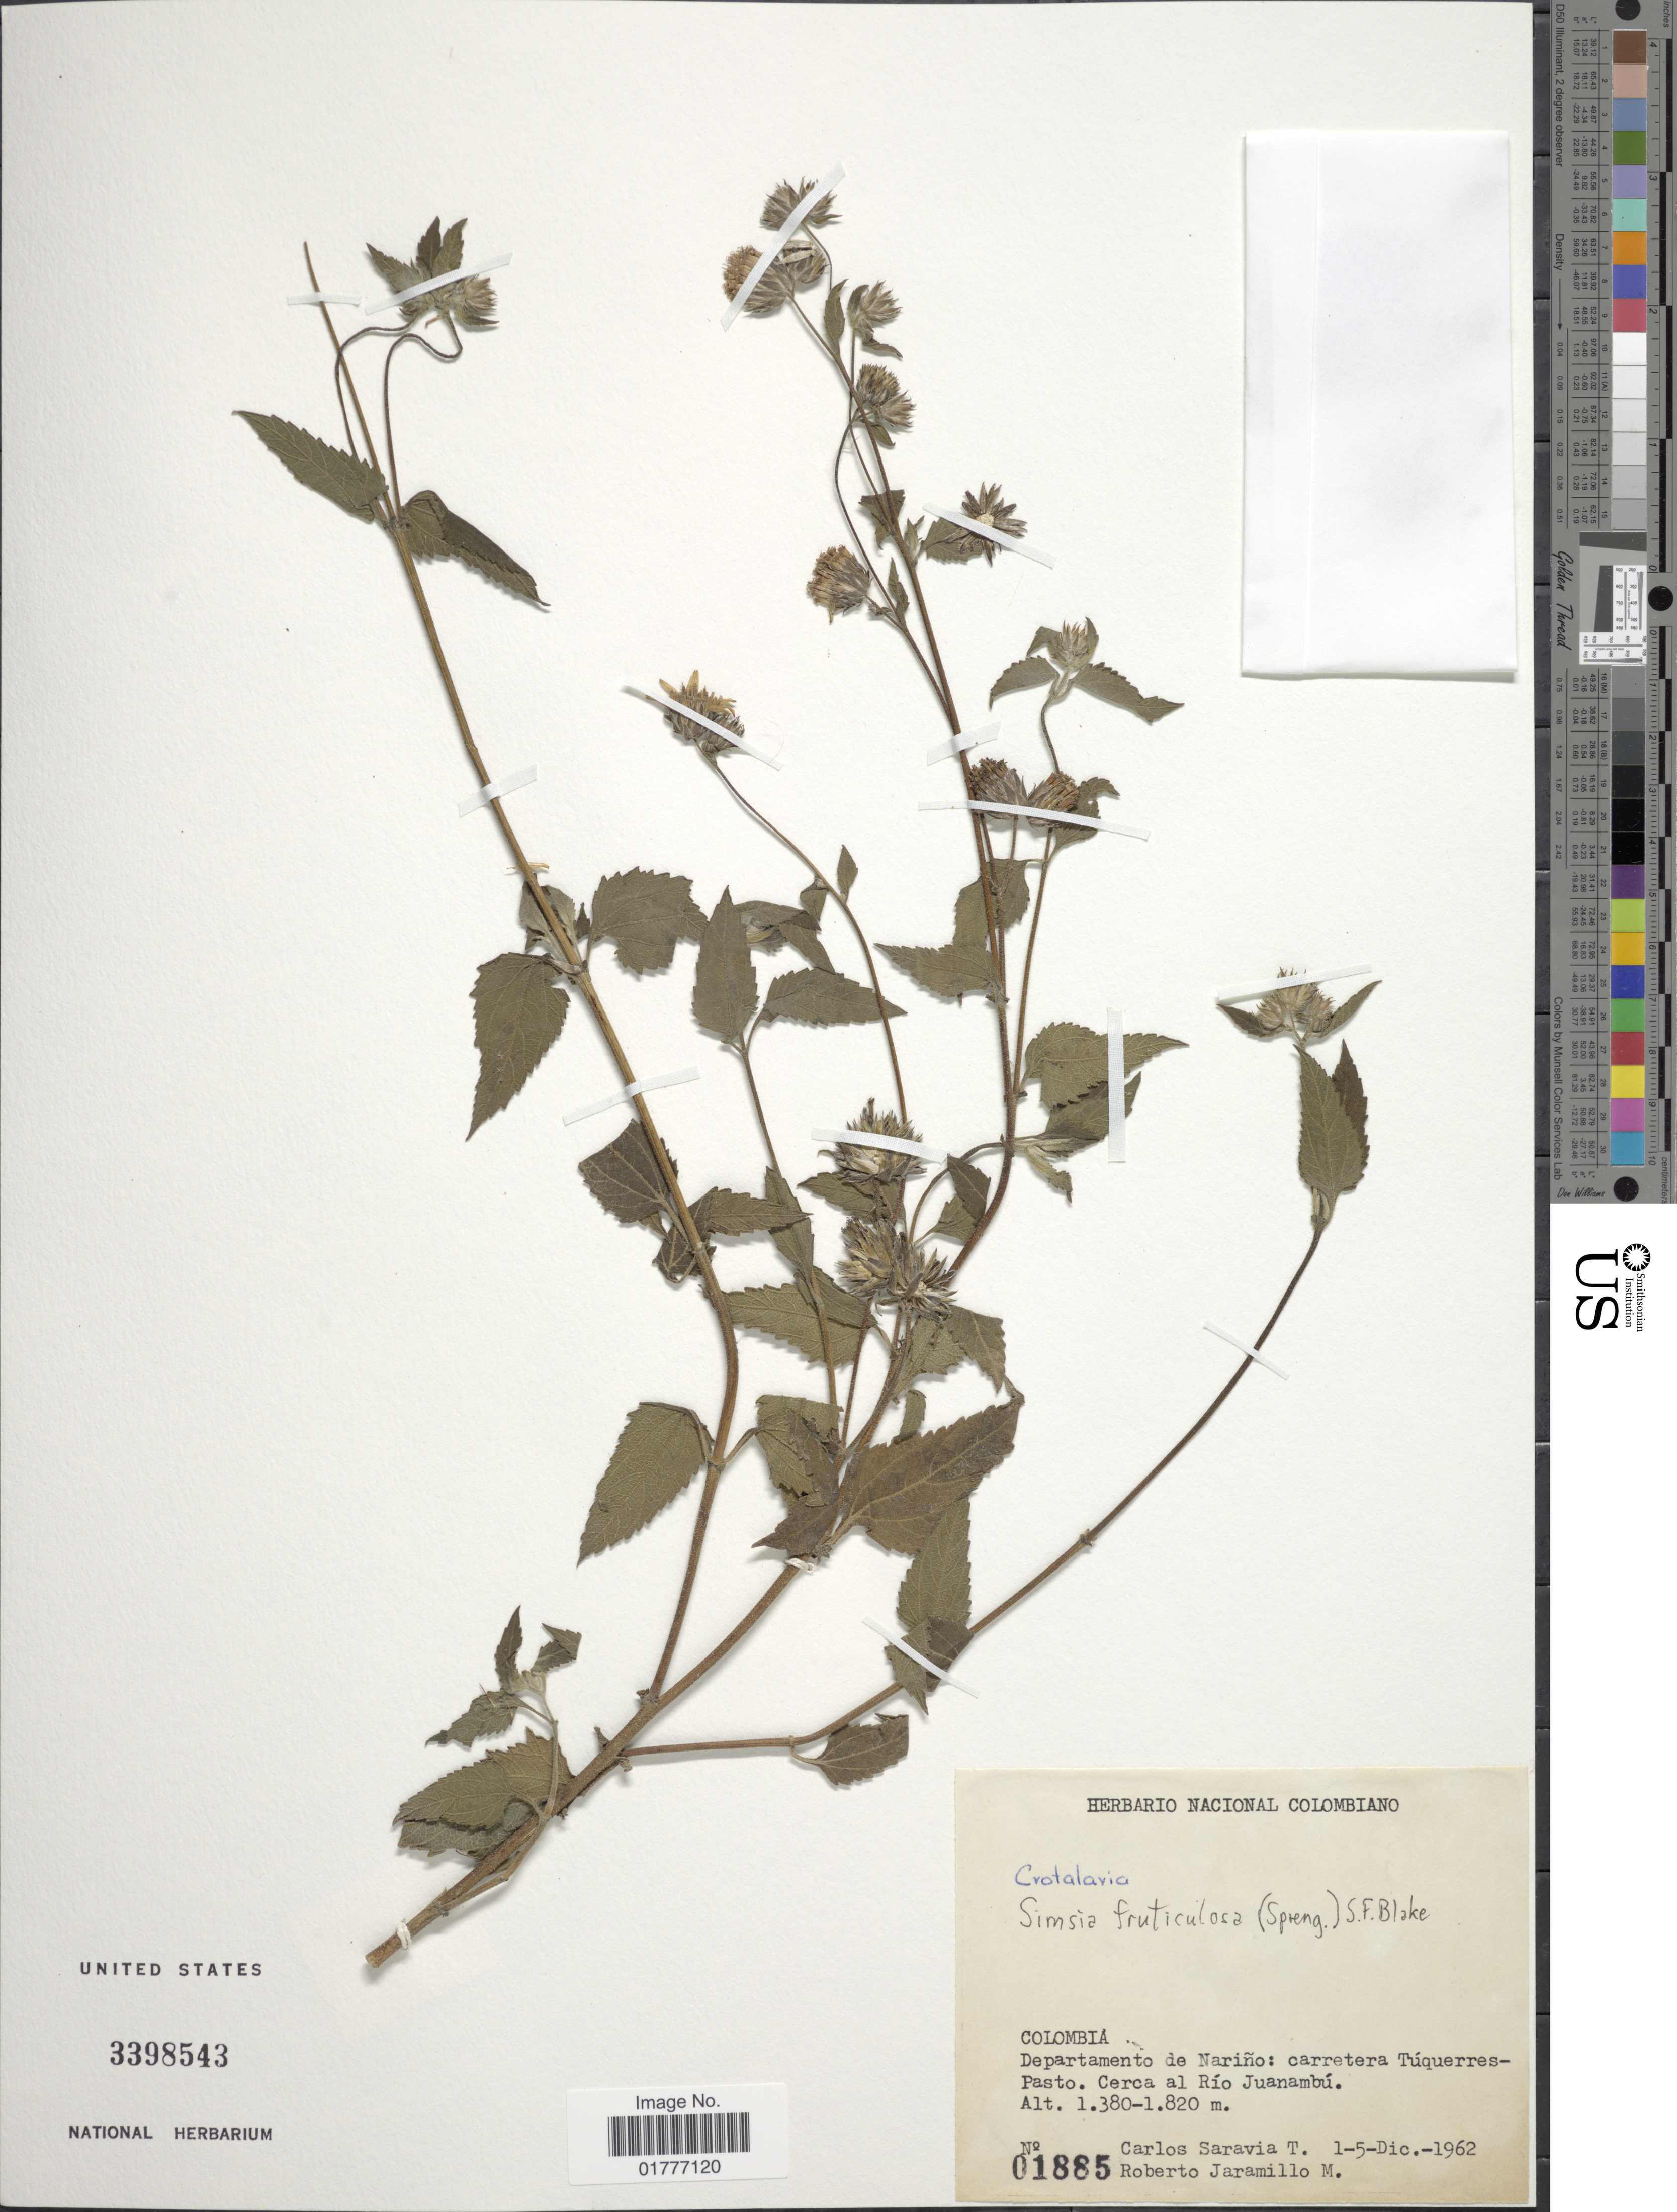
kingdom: Plantae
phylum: Tracheophyta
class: Magnoliopsida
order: Asterales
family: Asteraceae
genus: Simsia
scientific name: Simsia fruticulosa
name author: (Spreng.) S.F. Blake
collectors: C. Saravia T. & R. Jaramillo M.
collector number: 01885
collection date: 1962-12-01/1962-12-05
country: Colombia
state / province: Nariño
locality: Carretera Túquerres-Pasto. Cerca al Río Juanambú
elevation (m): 1380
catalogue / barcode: US 3398543